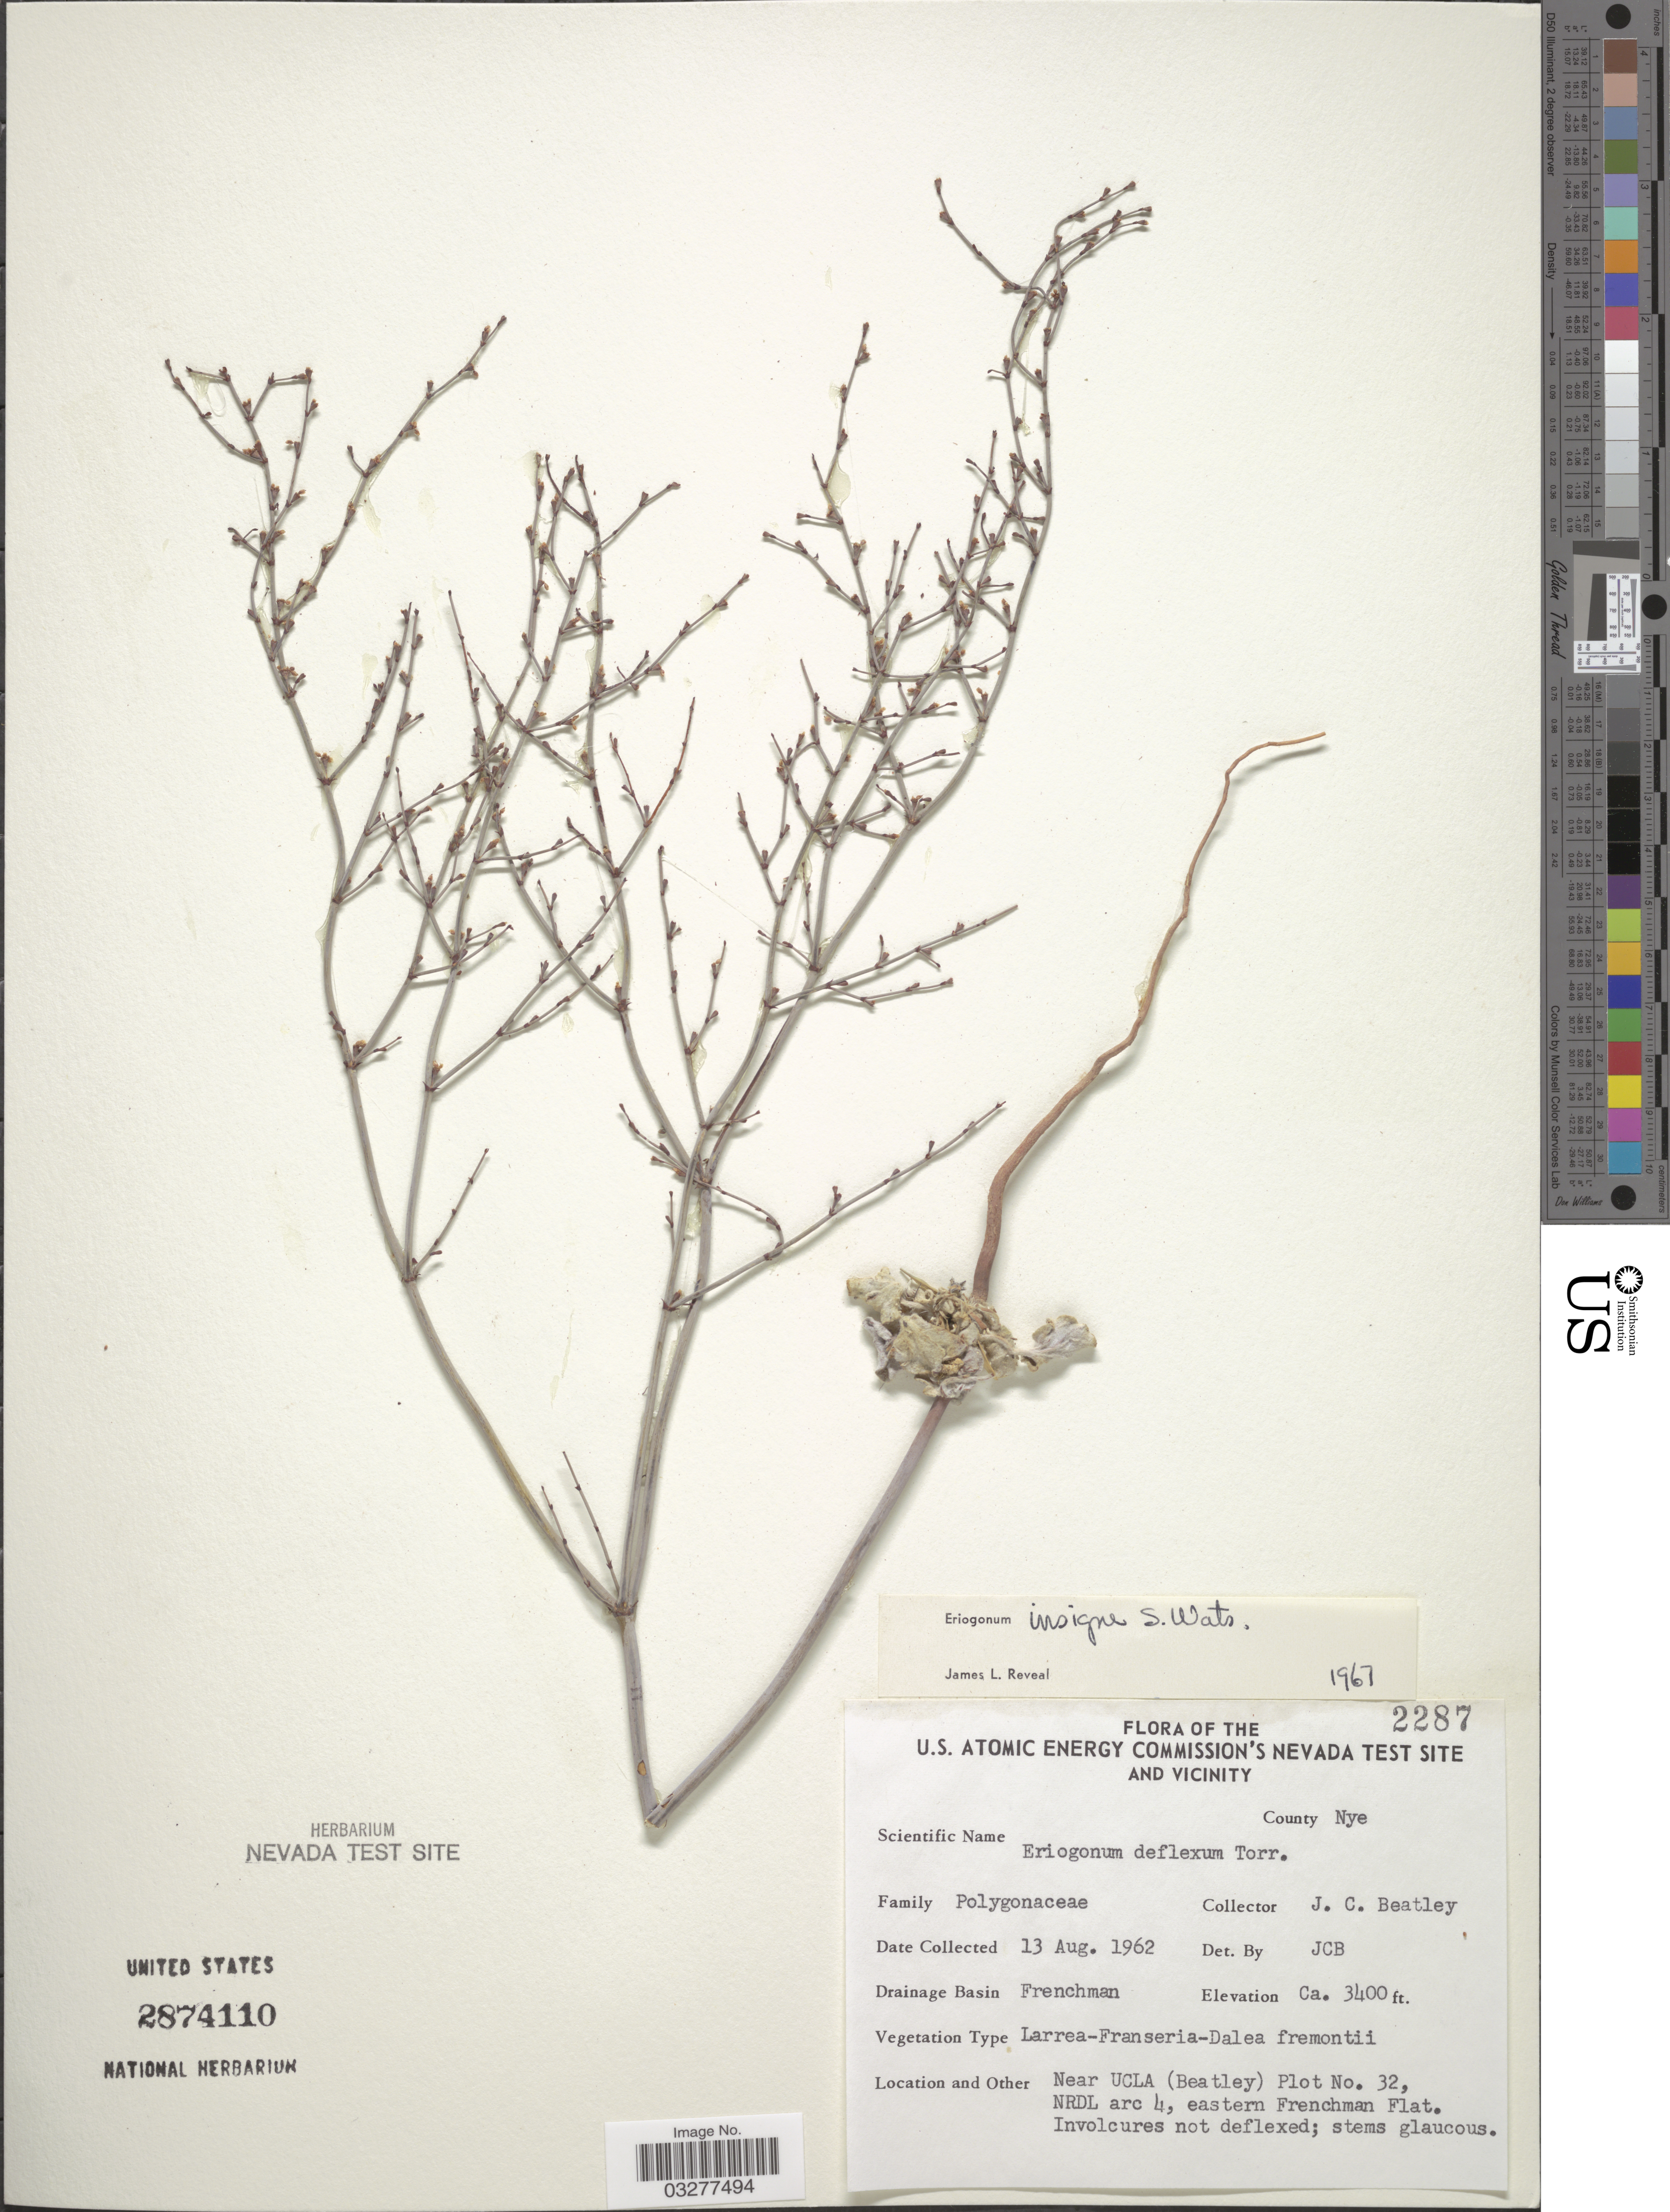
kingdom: Plantae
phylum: Tracheophyta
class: Magnoliopsida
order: Caryophyllales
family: Polygonaceae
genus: Eriogonum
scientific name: Eriogonum insigne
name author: S. Watson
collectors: J. C. Beatley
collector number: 2287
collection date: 1962-08-13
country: United States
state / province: Nevada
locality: U.S. Atomic Energy Commission's Nevada Test Site and Vicinity, County Nye, Drainage Basin Frenchman, Near UCLA (Beatley) Plot No. 32, NRDL arc 4, eastern Frenchman Flat.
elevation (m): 1036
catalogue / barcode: US 2874110